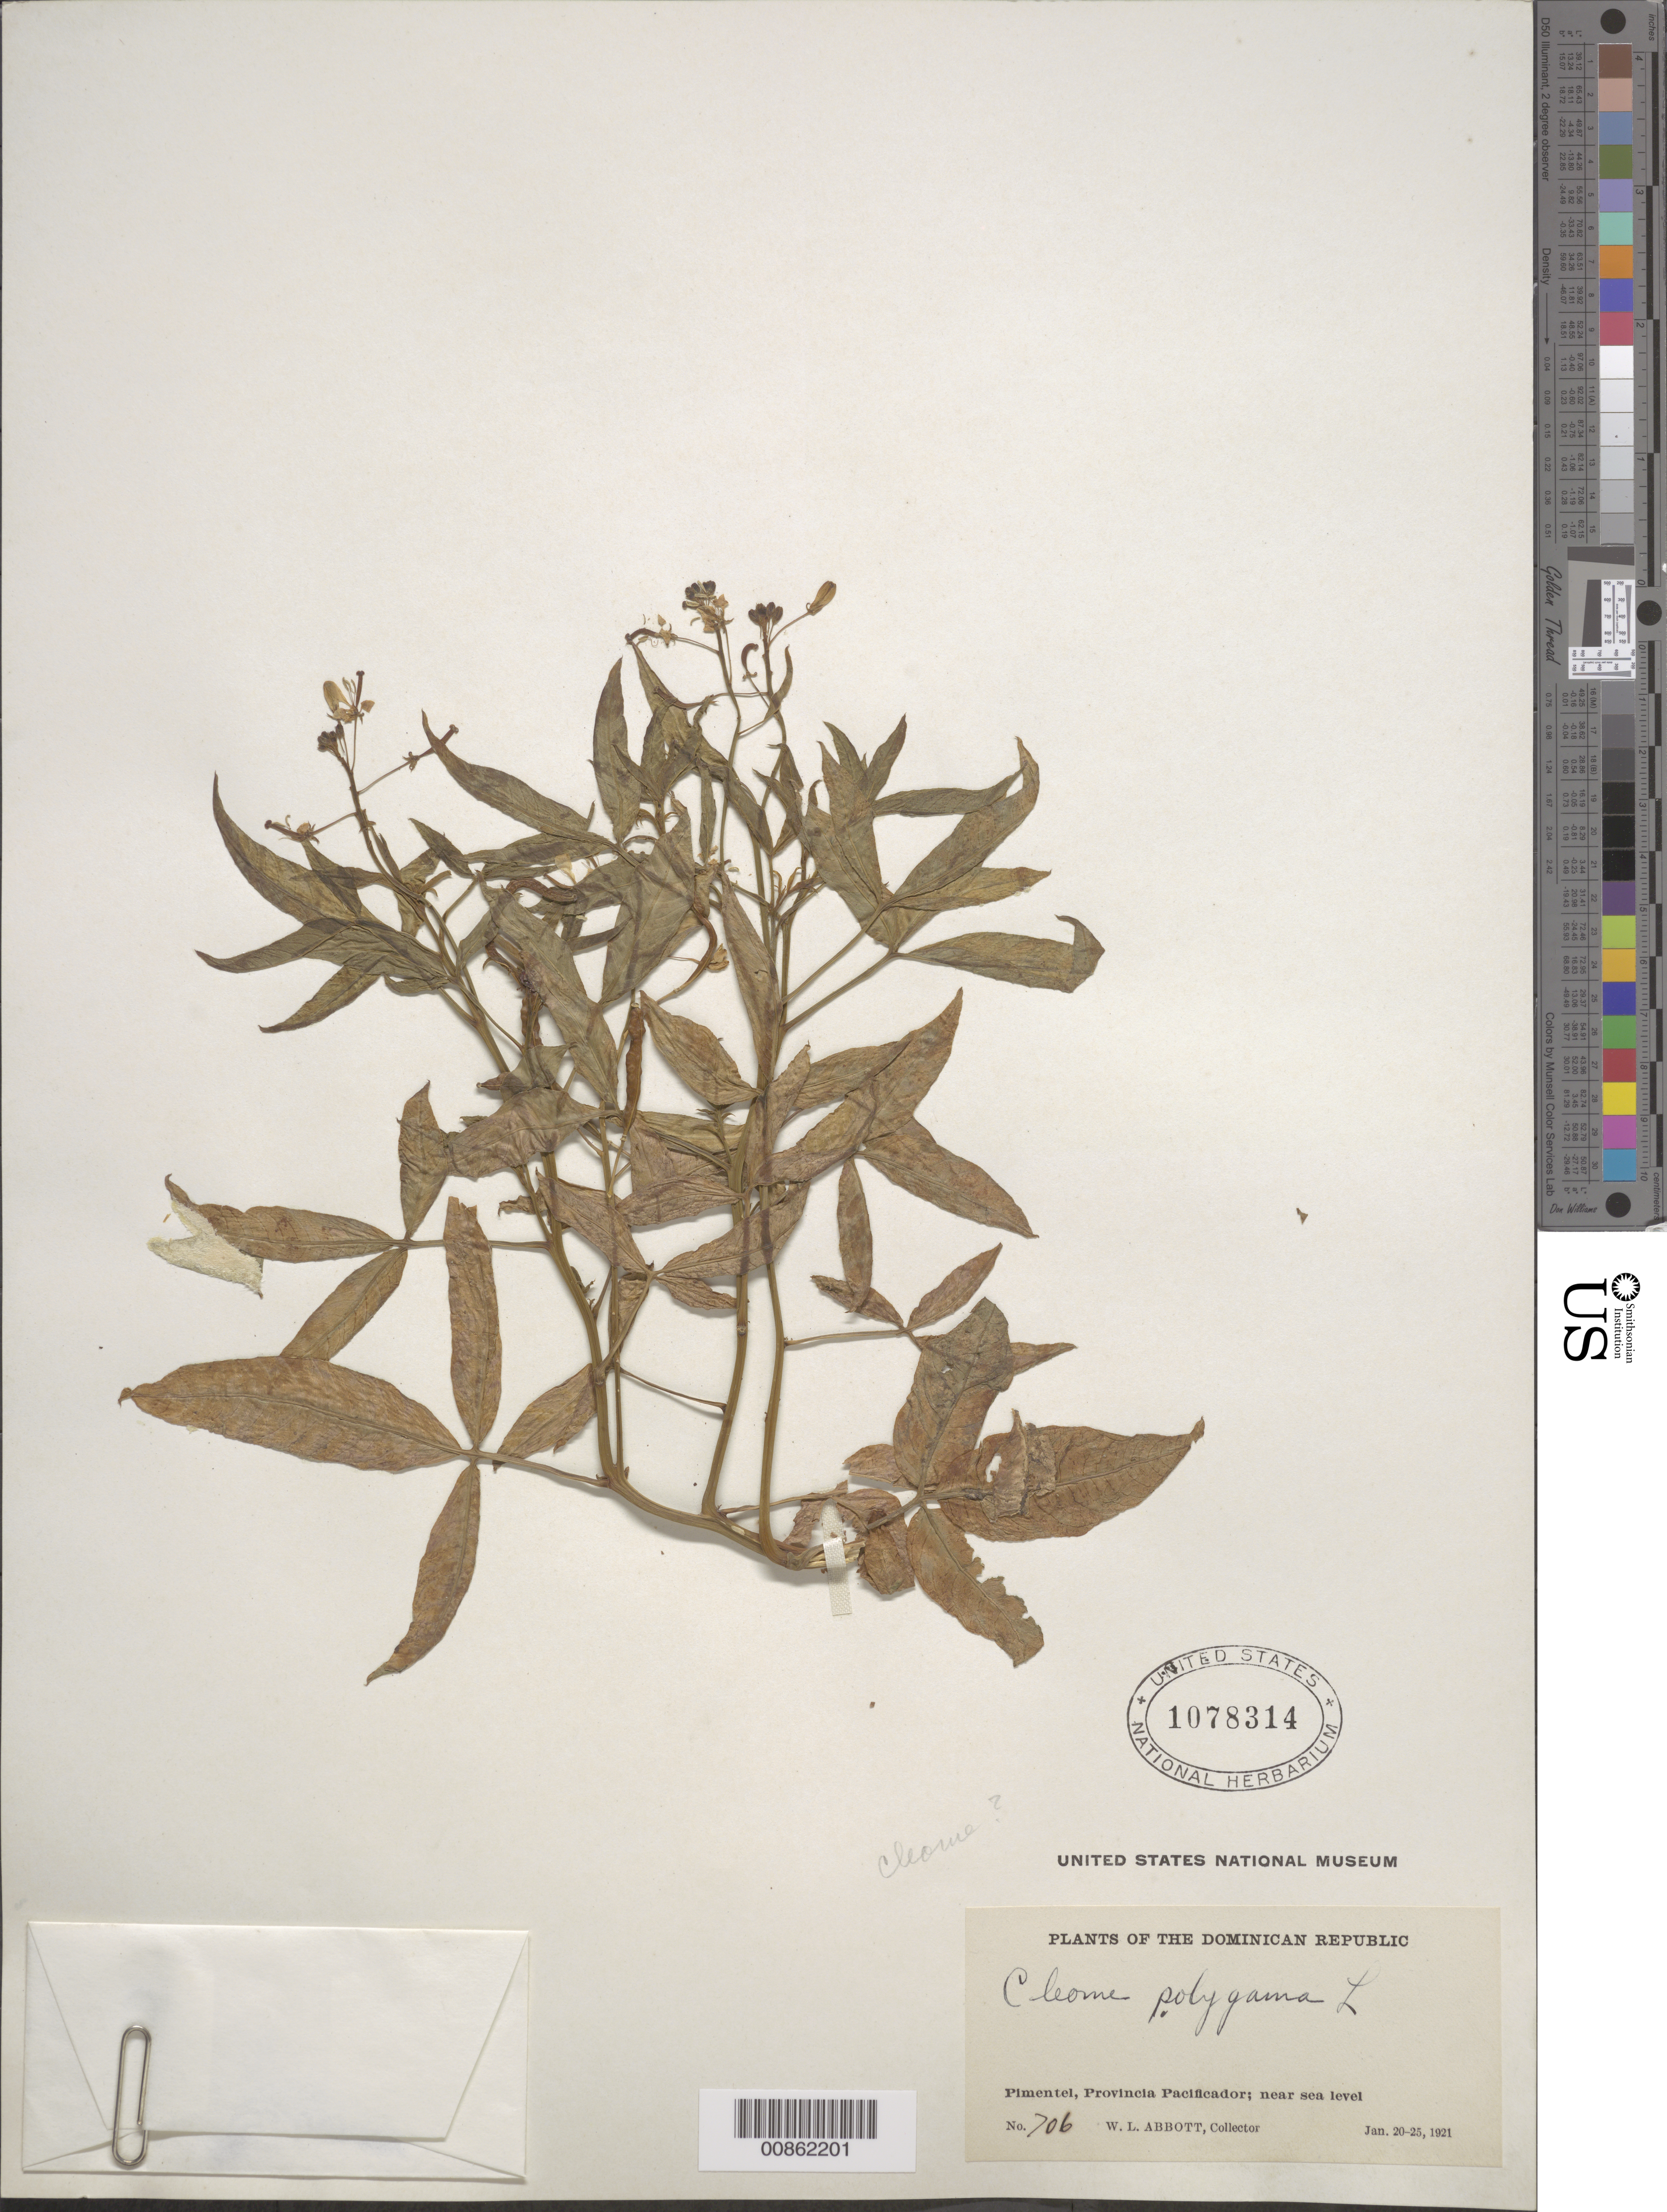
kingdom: Plantae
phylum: Tracheophyta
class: Magnoliopsida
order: Brassicales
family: Cleomaceae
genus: Cleoserrata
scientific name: Cleoserrata serrata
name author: (Jacq.) Iltis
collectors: W. L. Abbott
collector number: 706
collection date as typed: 20 Jan 1921 to 25 Jan 1921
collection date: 1921-01-20/1921-01-25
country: Dominican Republic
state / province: Duarte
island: Hispaniola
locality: Pimentel, Provincia Pacificador (obsolete).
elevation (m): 0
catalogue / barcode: US 1078314